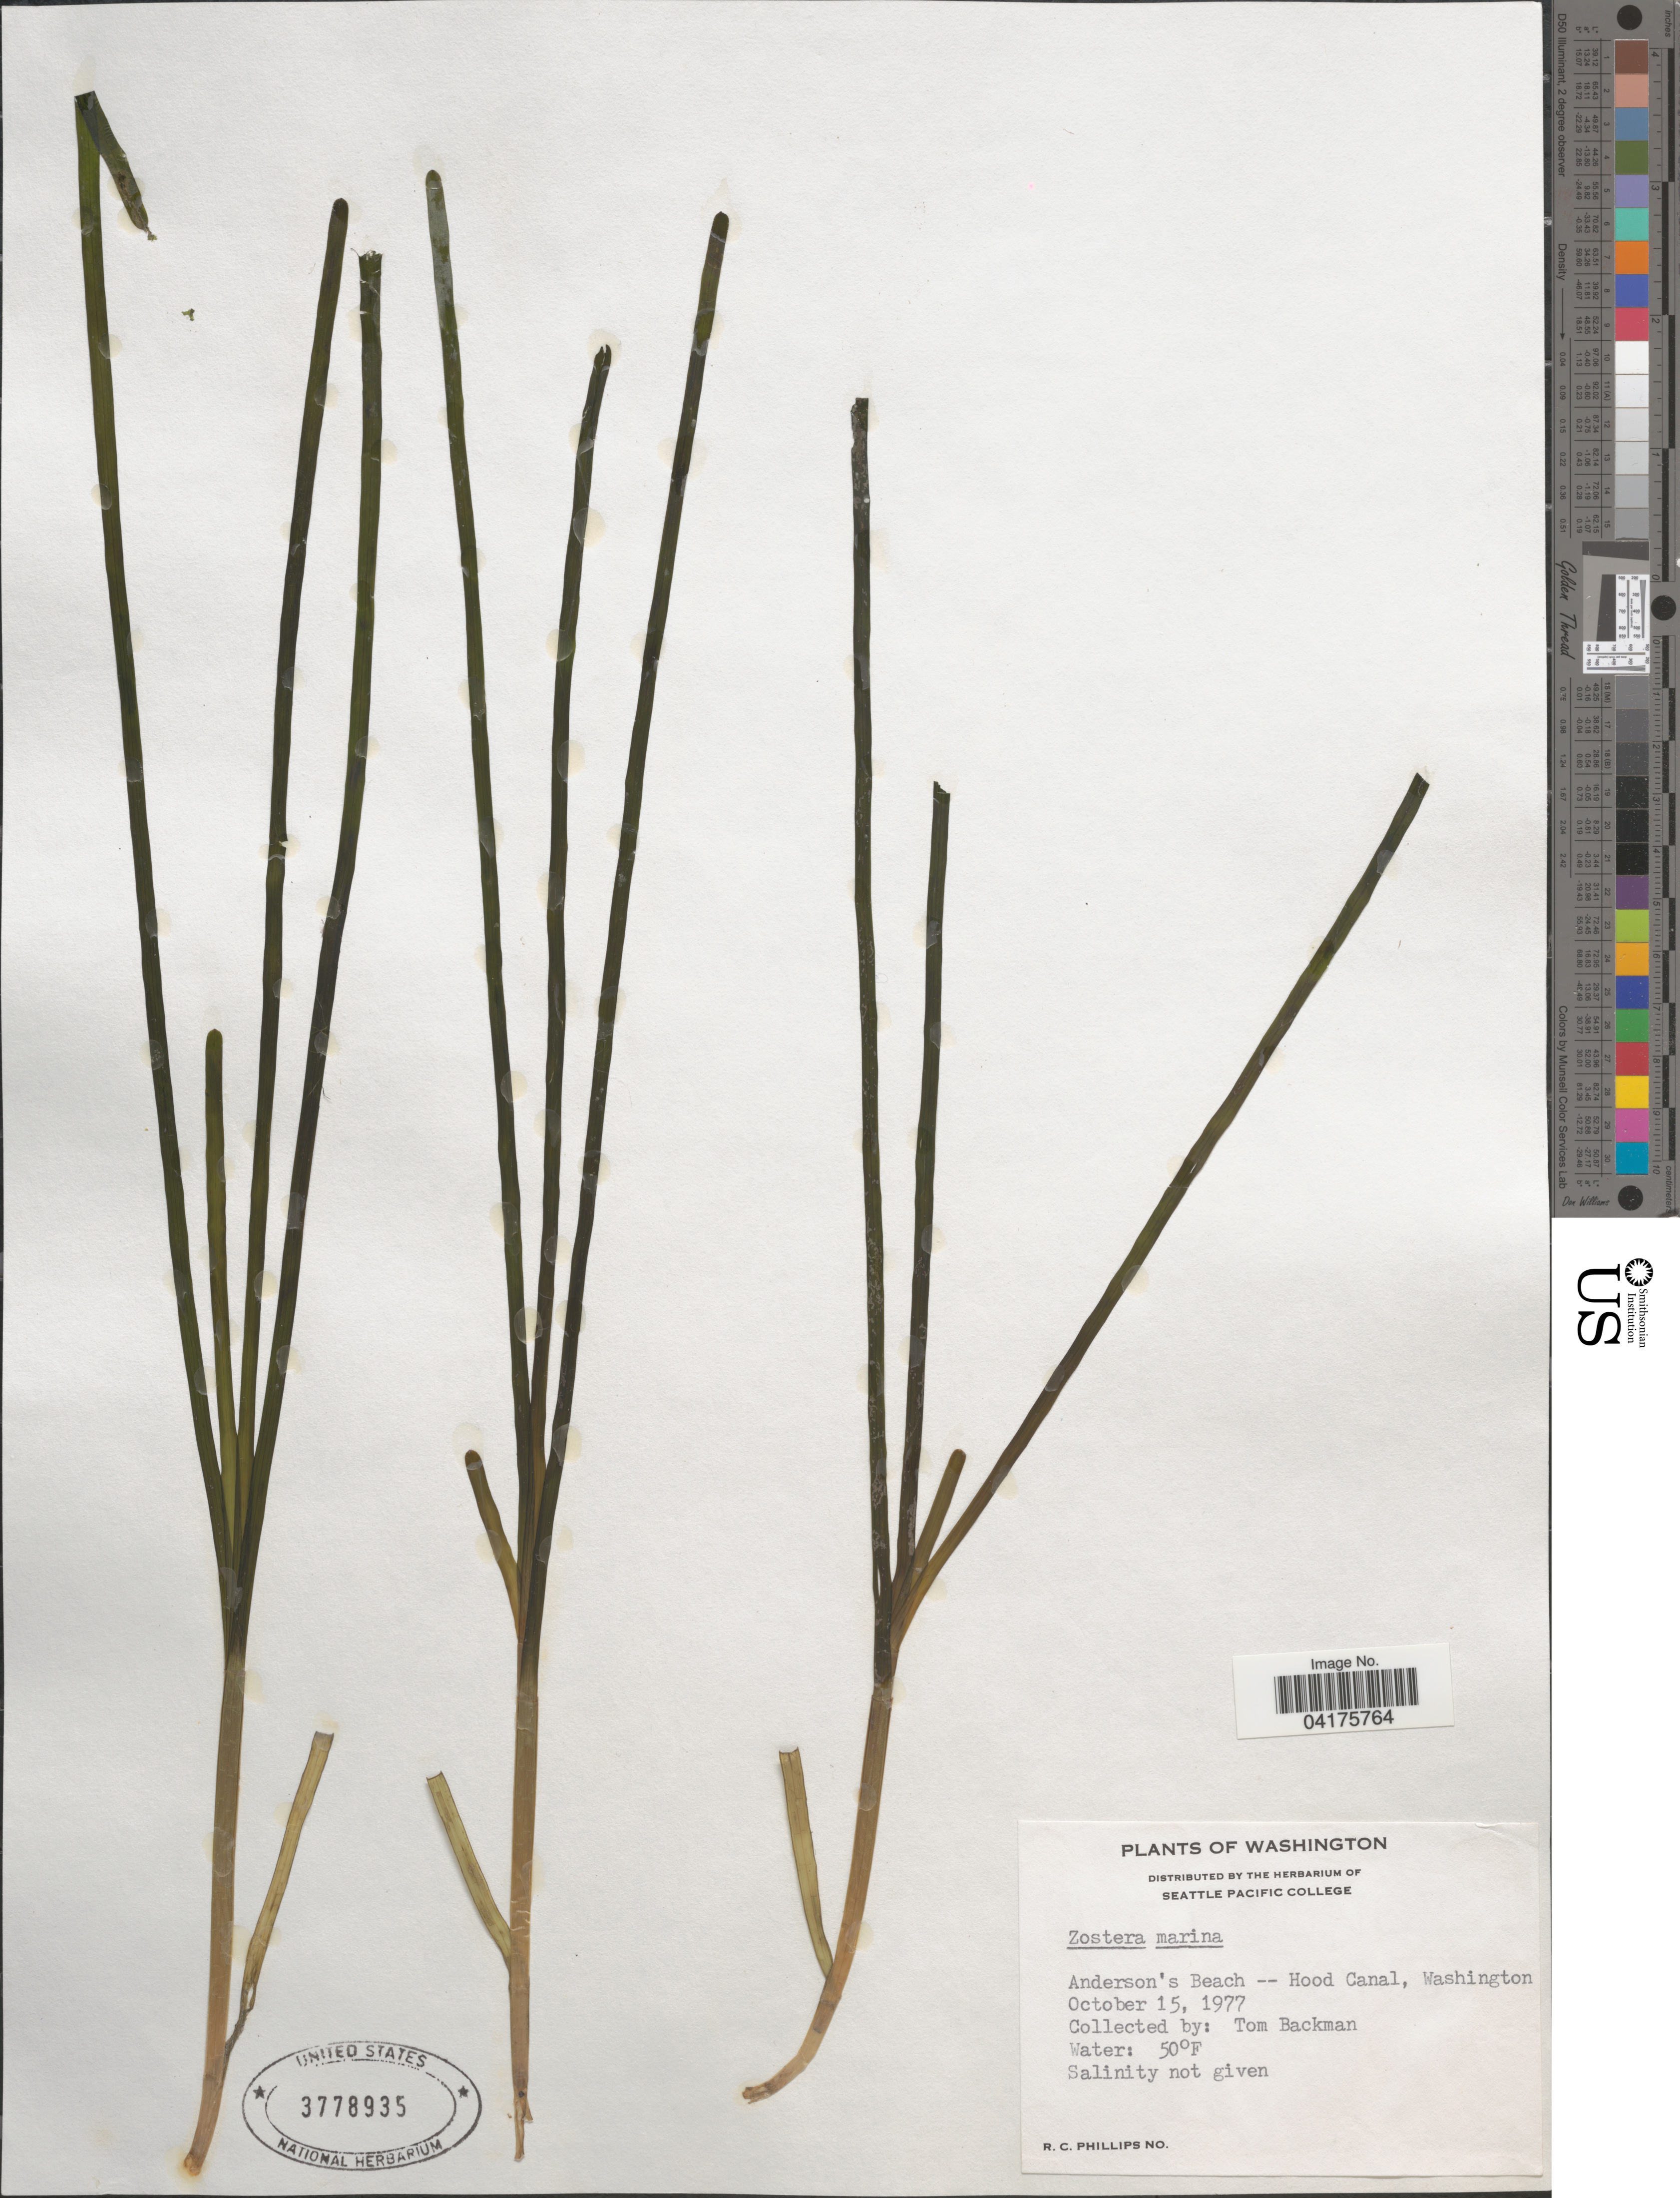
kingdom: Plantae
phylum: Tracheophyta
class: Liliopsida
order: Alismatales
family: Zosteraceae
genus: Zostera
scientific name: Zostera marina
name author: L.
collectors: T. Backman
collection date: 1977-10-15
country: United States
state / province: Washington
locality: Anderson's Beach -- Hood Canal.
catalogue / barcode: US 3778935